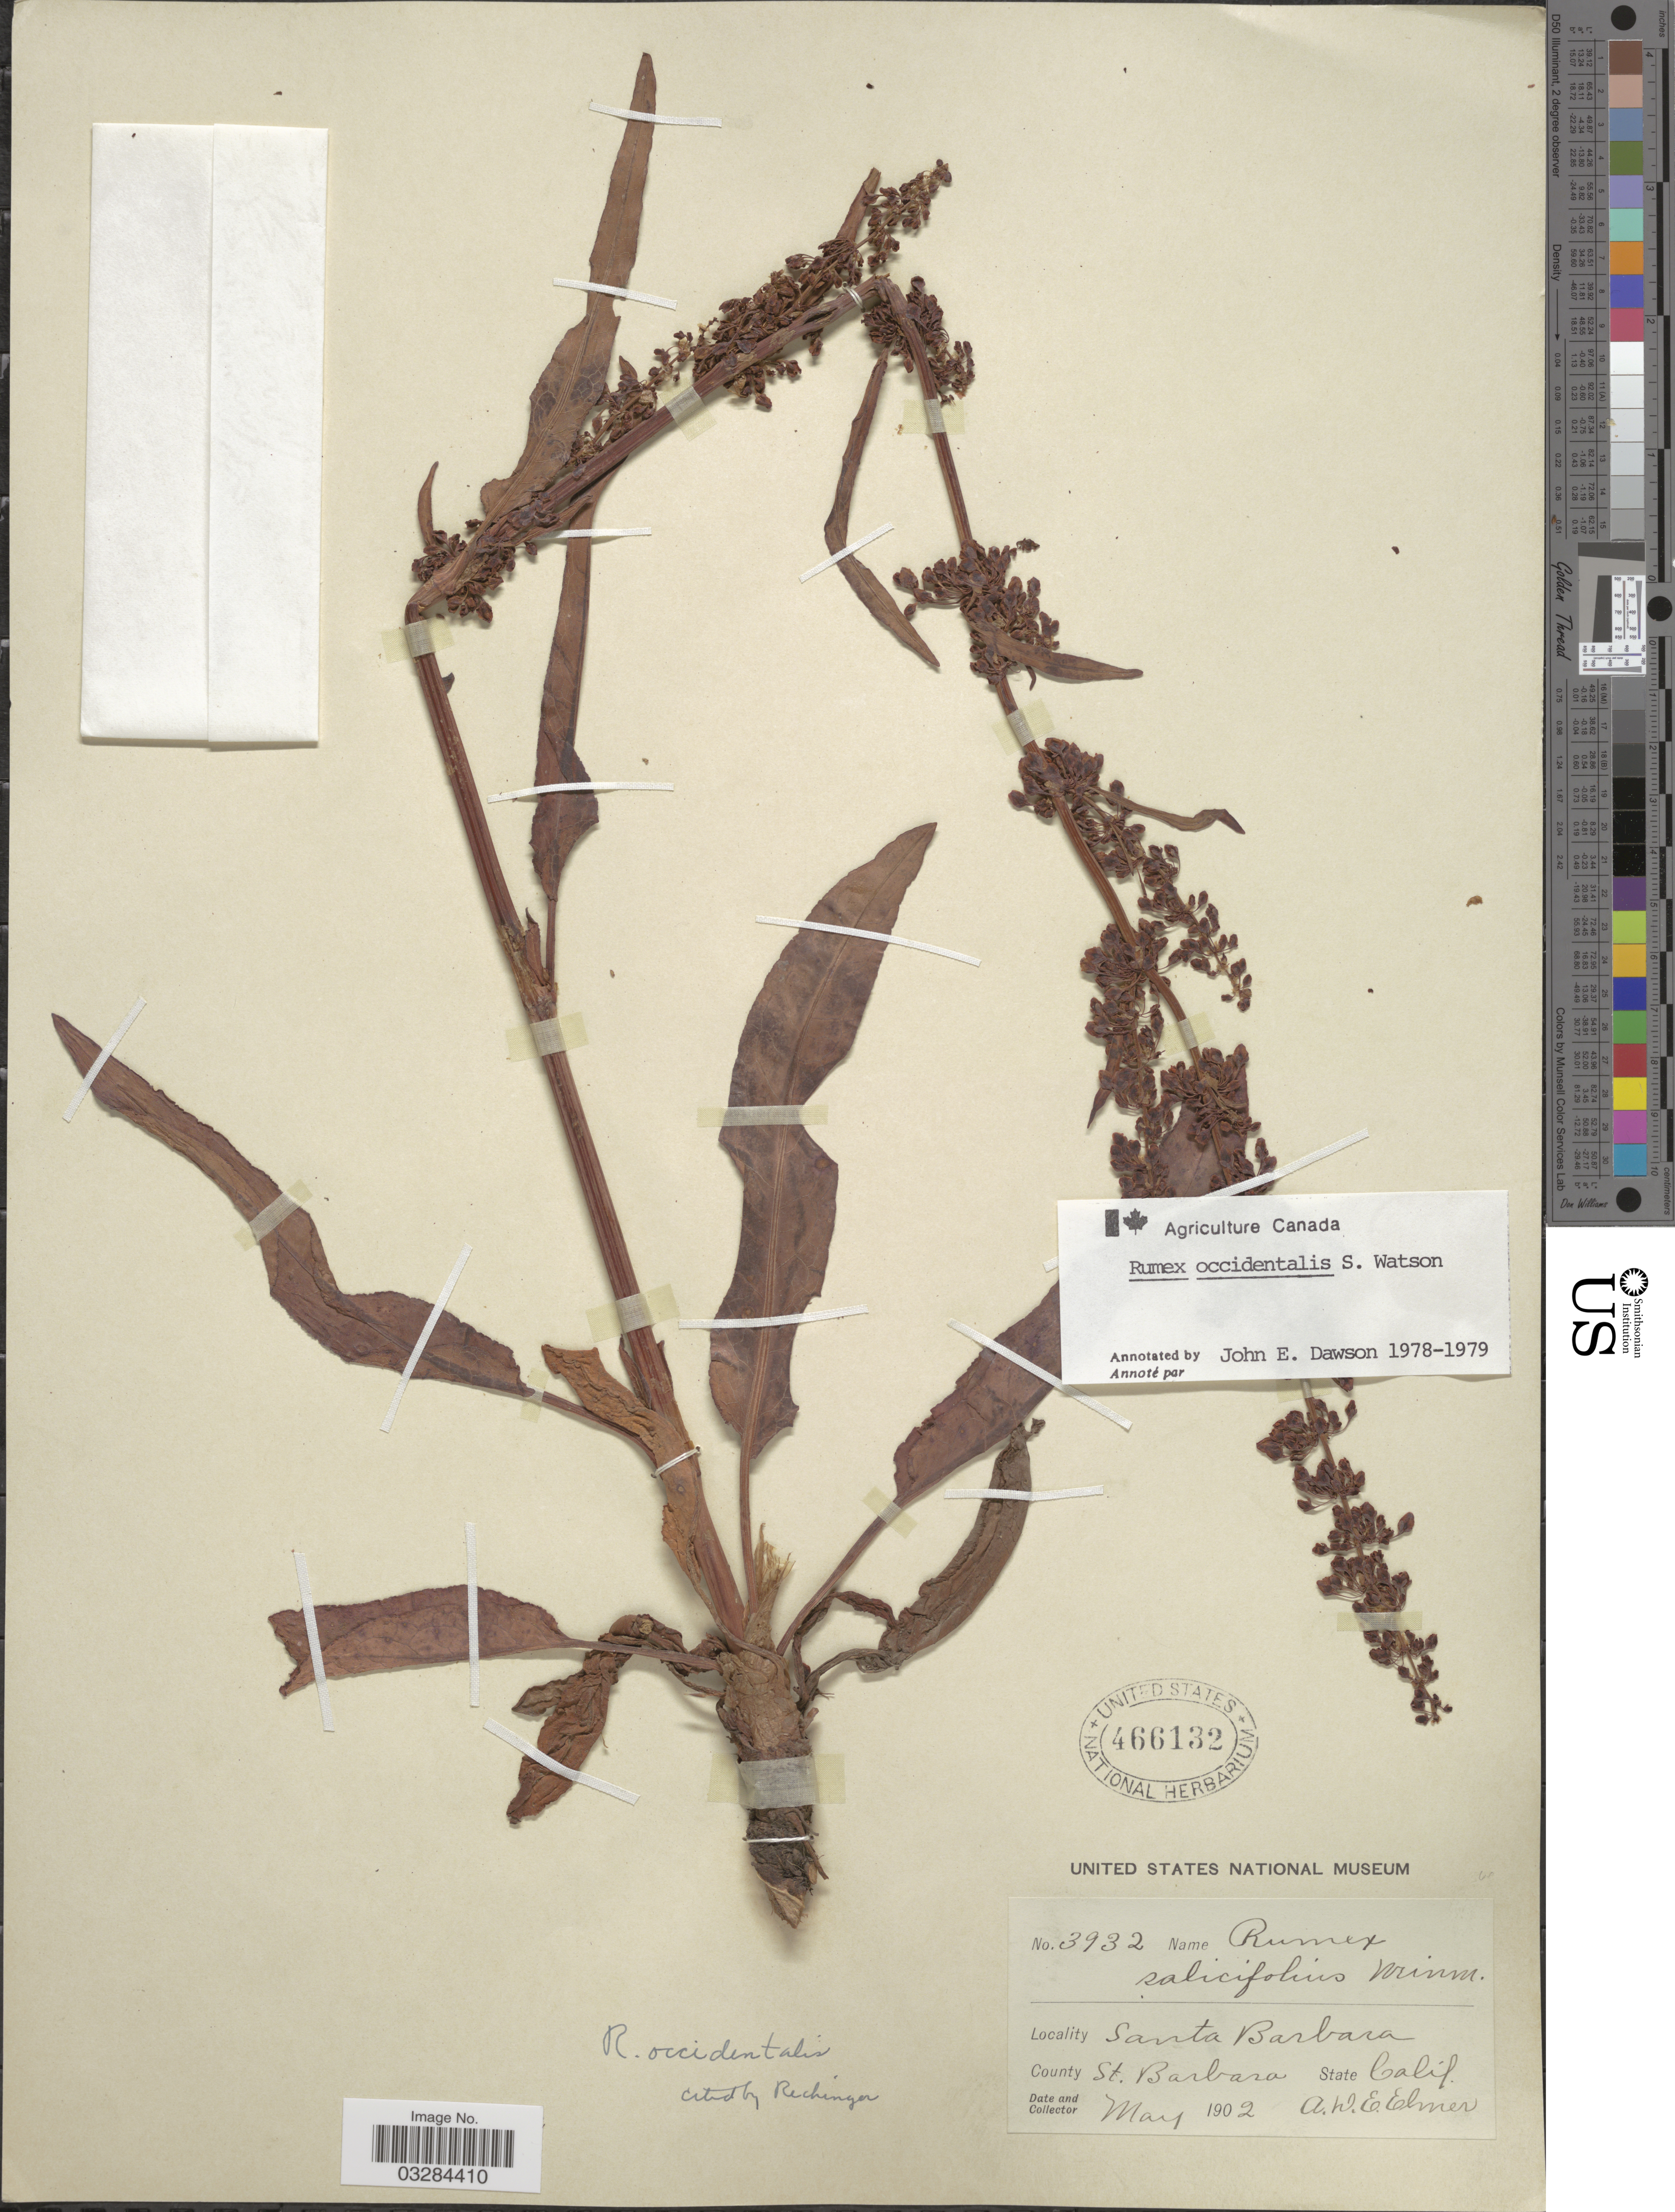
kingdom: Plantae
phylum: Tracheophyta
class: Magnoliopsida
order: Caryophyllales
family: Polygonaceae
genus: Rumex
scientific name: Rumex occidentalis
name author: S. Watson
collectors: A. D. E. Elmer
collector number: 3932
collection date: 1902-05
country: United States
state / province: California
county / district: Santa Barbara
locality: Santa Barbara. County St. Barbara.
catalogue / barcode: US 466132